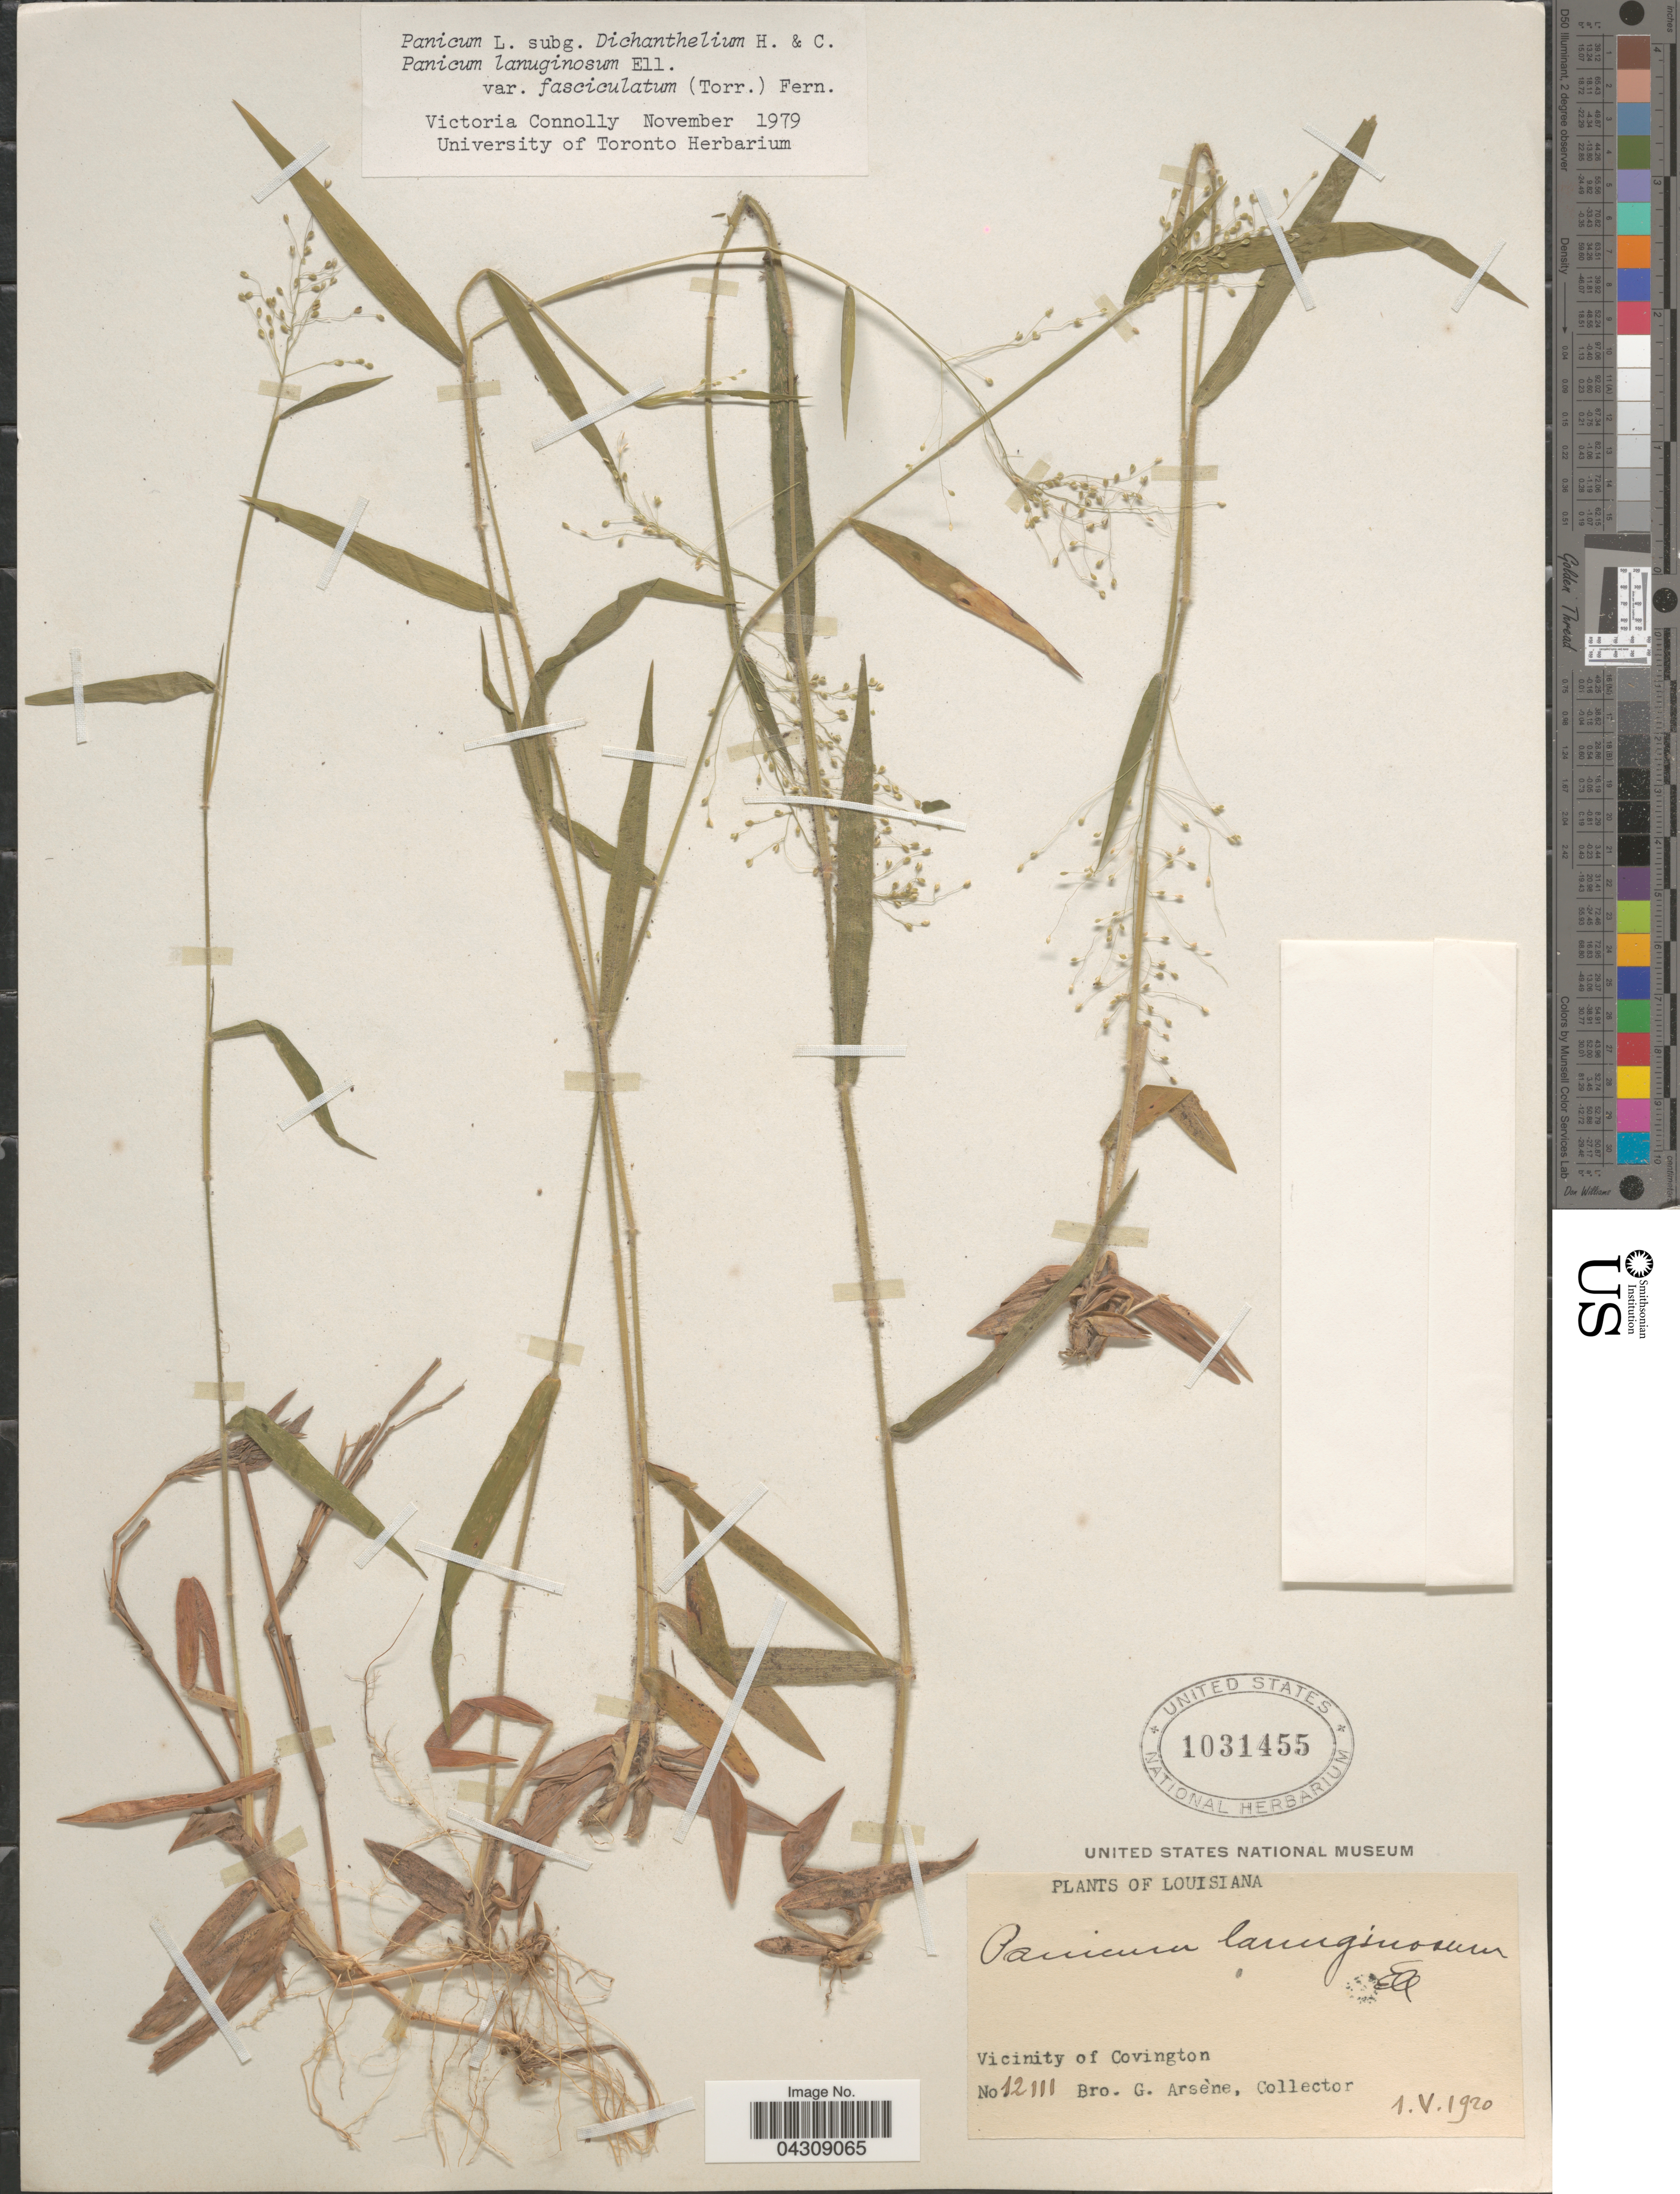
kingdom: Plantae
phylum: Tracheophyta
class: Liliopsida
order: Poales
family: Poaceae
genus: Dichanthelium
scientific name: Dichanthelium acuminatum var. acuminatum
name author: (Sw.) Gould & C.A. Clark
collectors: Bro. G. Arsène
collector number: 12111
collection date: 1920-05-01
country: United States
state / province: Louisiana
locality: Vicinity of Covington.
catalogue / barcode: US 1031455